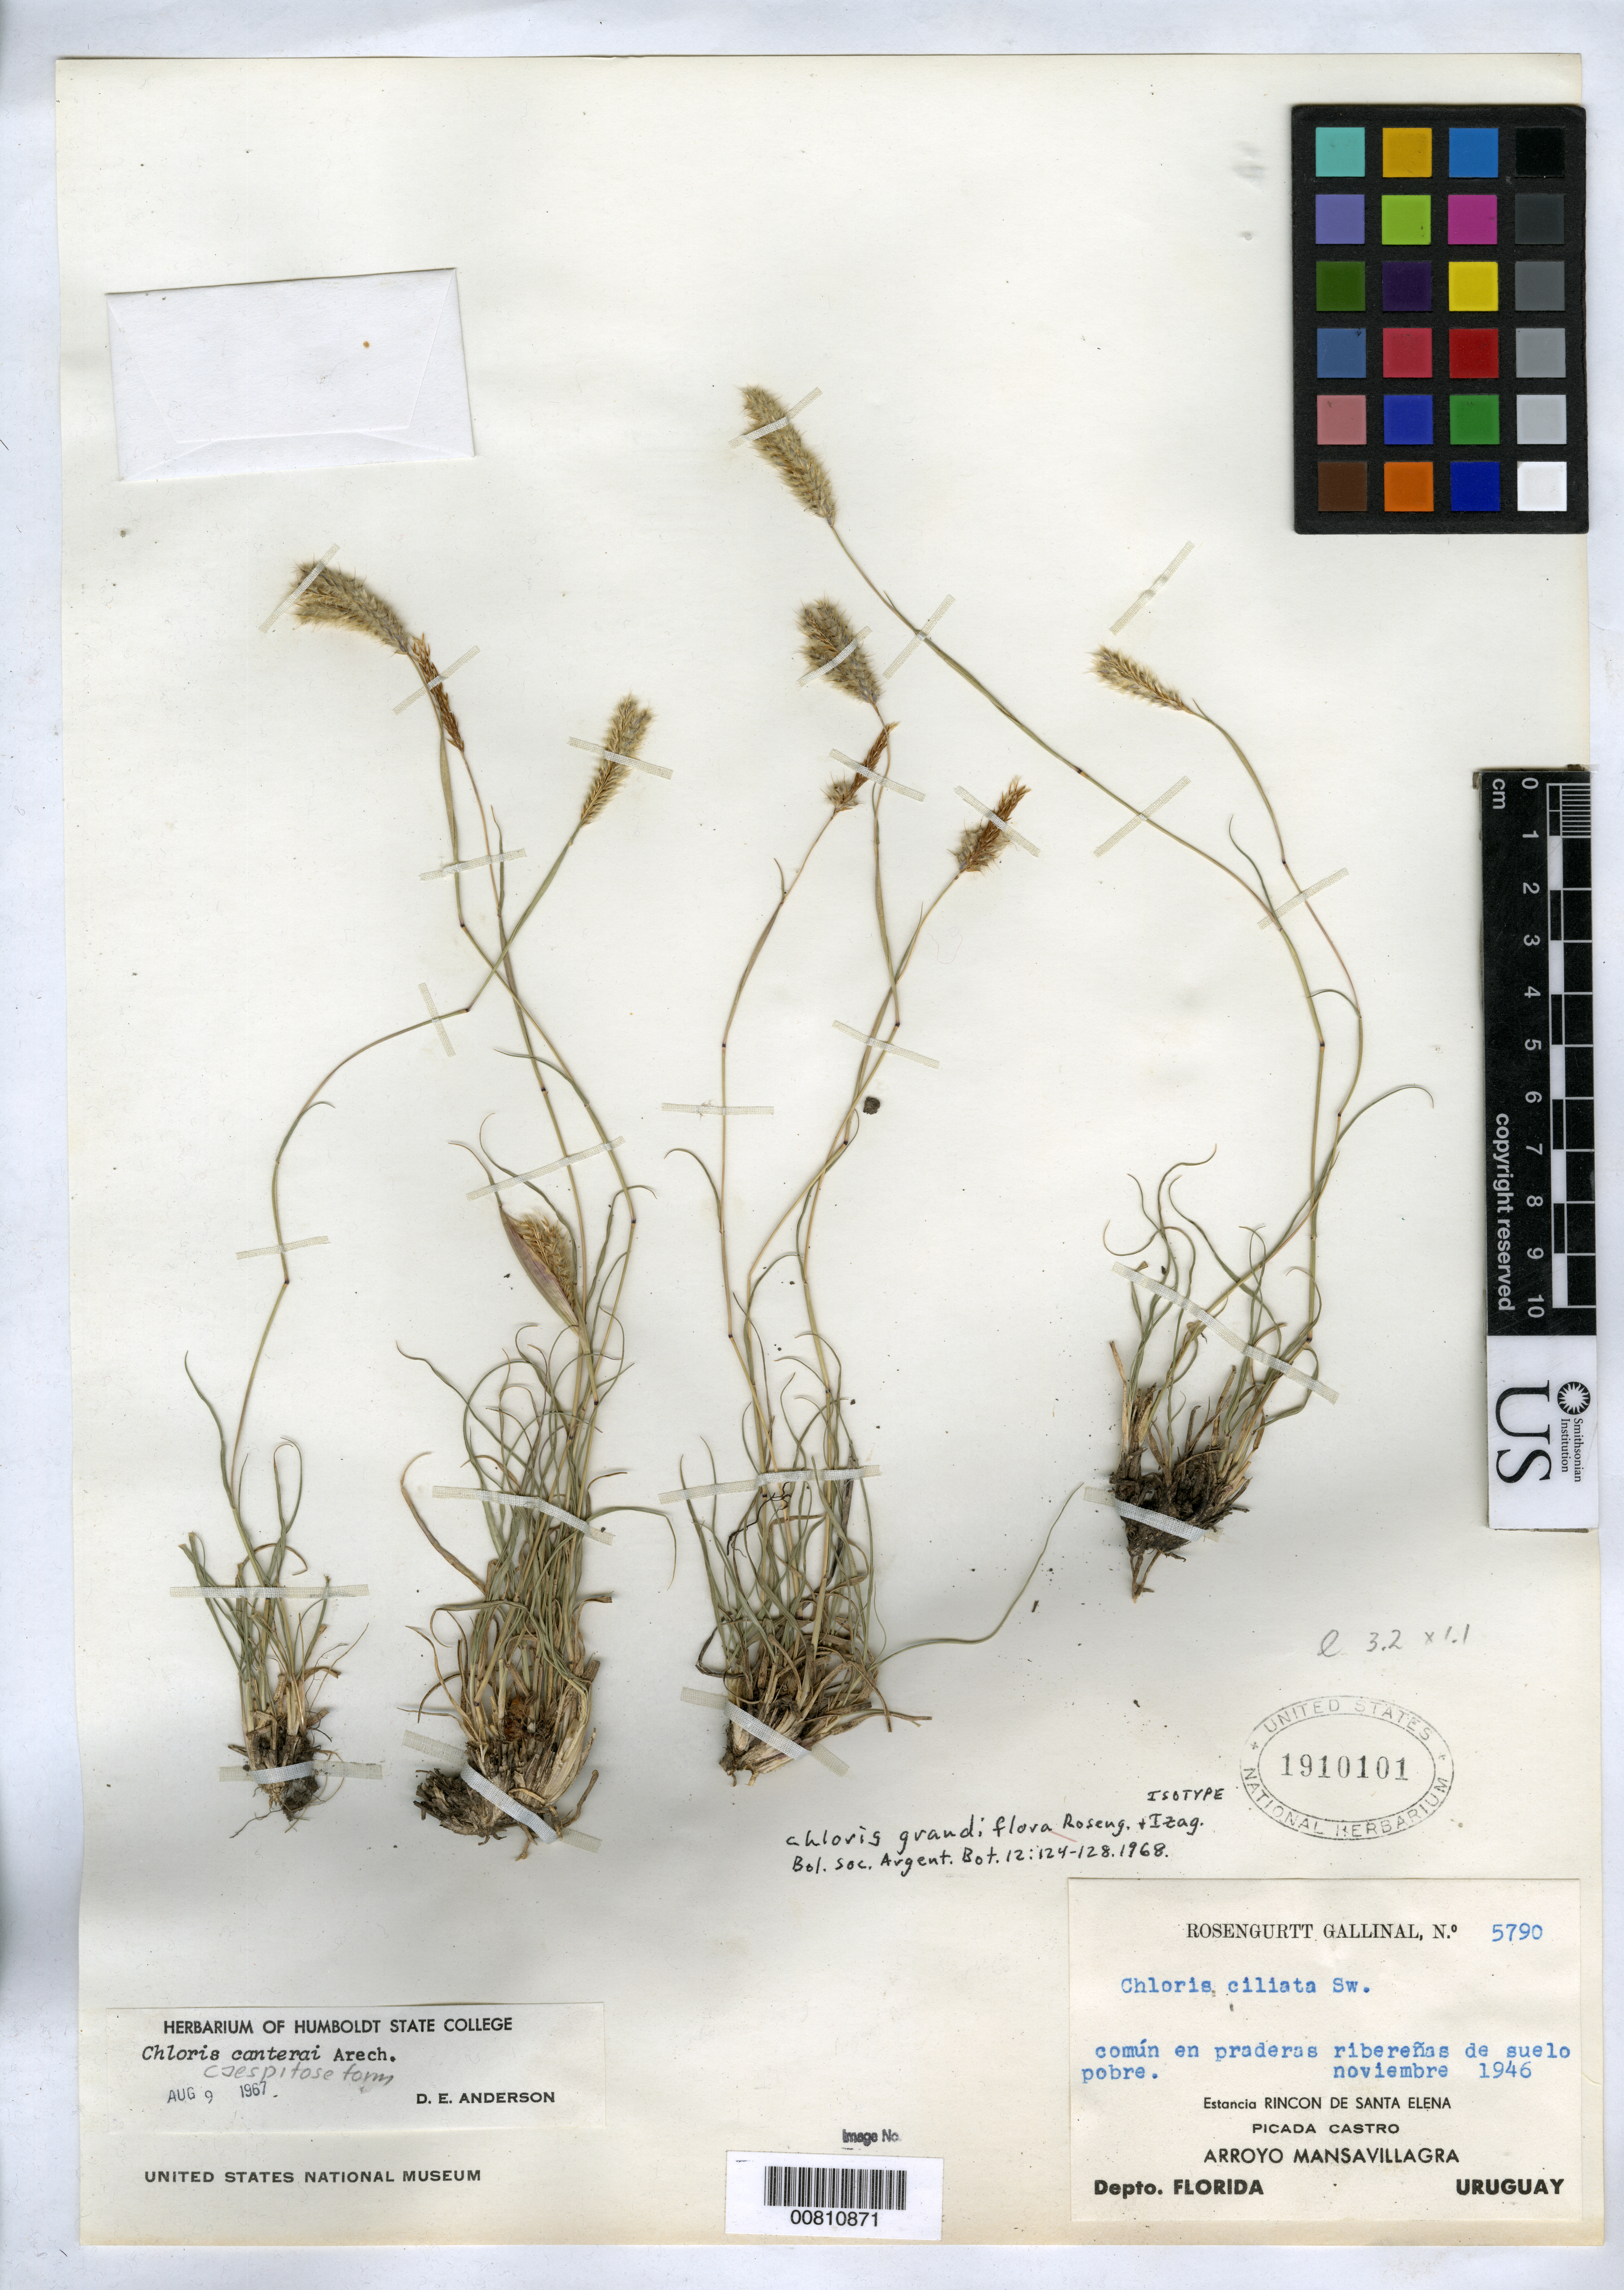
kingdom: Plantae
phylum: Tracheophyta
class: Liliopsida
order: Poales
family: Poaceae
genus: Chloris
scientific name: Chloris grandiflora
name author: Roseng. & Izag.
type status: Isotype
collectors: J. Gallinal & B. Rosengurtt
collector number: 5790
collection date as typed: Nov 1946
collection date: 1946-11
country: Uruguay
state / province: Florida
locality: Estancia Rincon de Santa Elena, Picada Castro, Arroyo Mansavillagra, Depto. Florida.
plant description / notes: Holotype at MVFA.; Label, "Rosengurtt Gallinal, no. 5790"; protologue, "Gallinal et Rosengurtt PE-5790".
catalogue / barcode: US 1910101